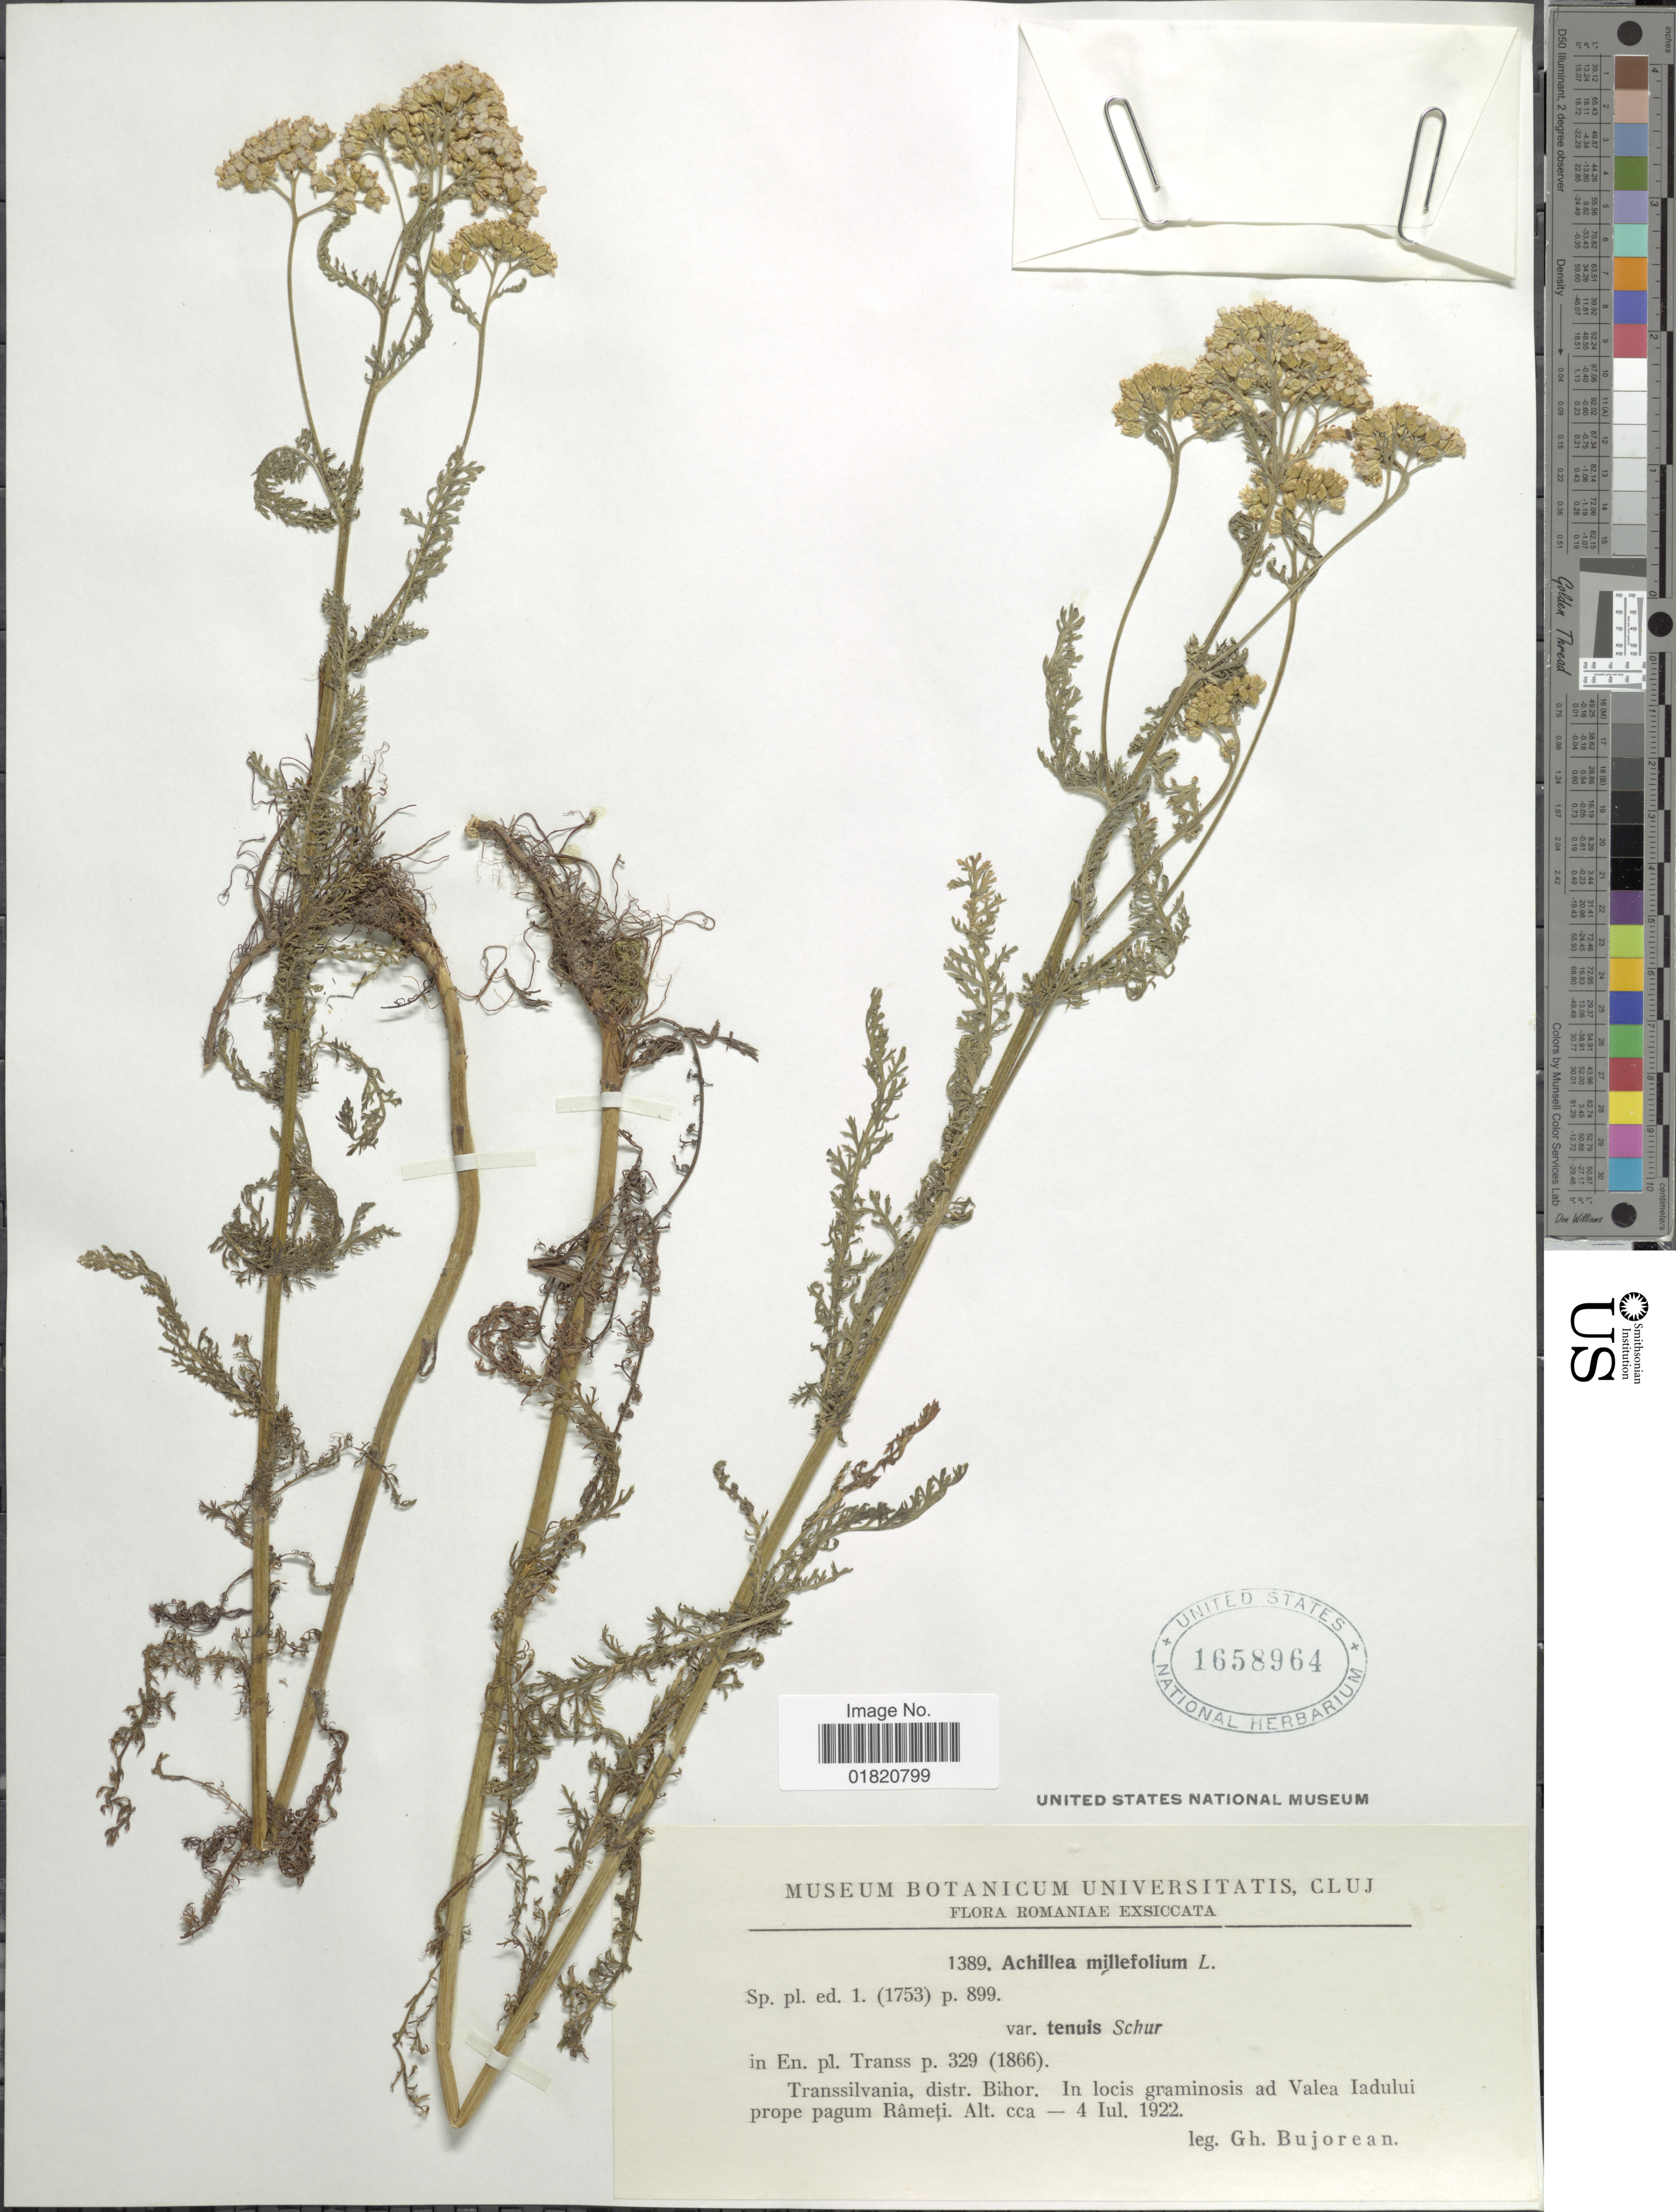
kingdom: Plantae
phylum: Tracheophyta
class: Magnoliopsida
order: Asterales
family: Asteraceae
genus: Achillea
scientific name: Achillea millefolium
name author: L.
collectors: G. Bujorean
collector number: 1389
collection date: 1922-07-04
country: Romania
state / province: Bihor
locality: Transsilvania. In locis graminosis ad Valea jadului prope pagum Rameti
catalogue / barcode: US 1658964